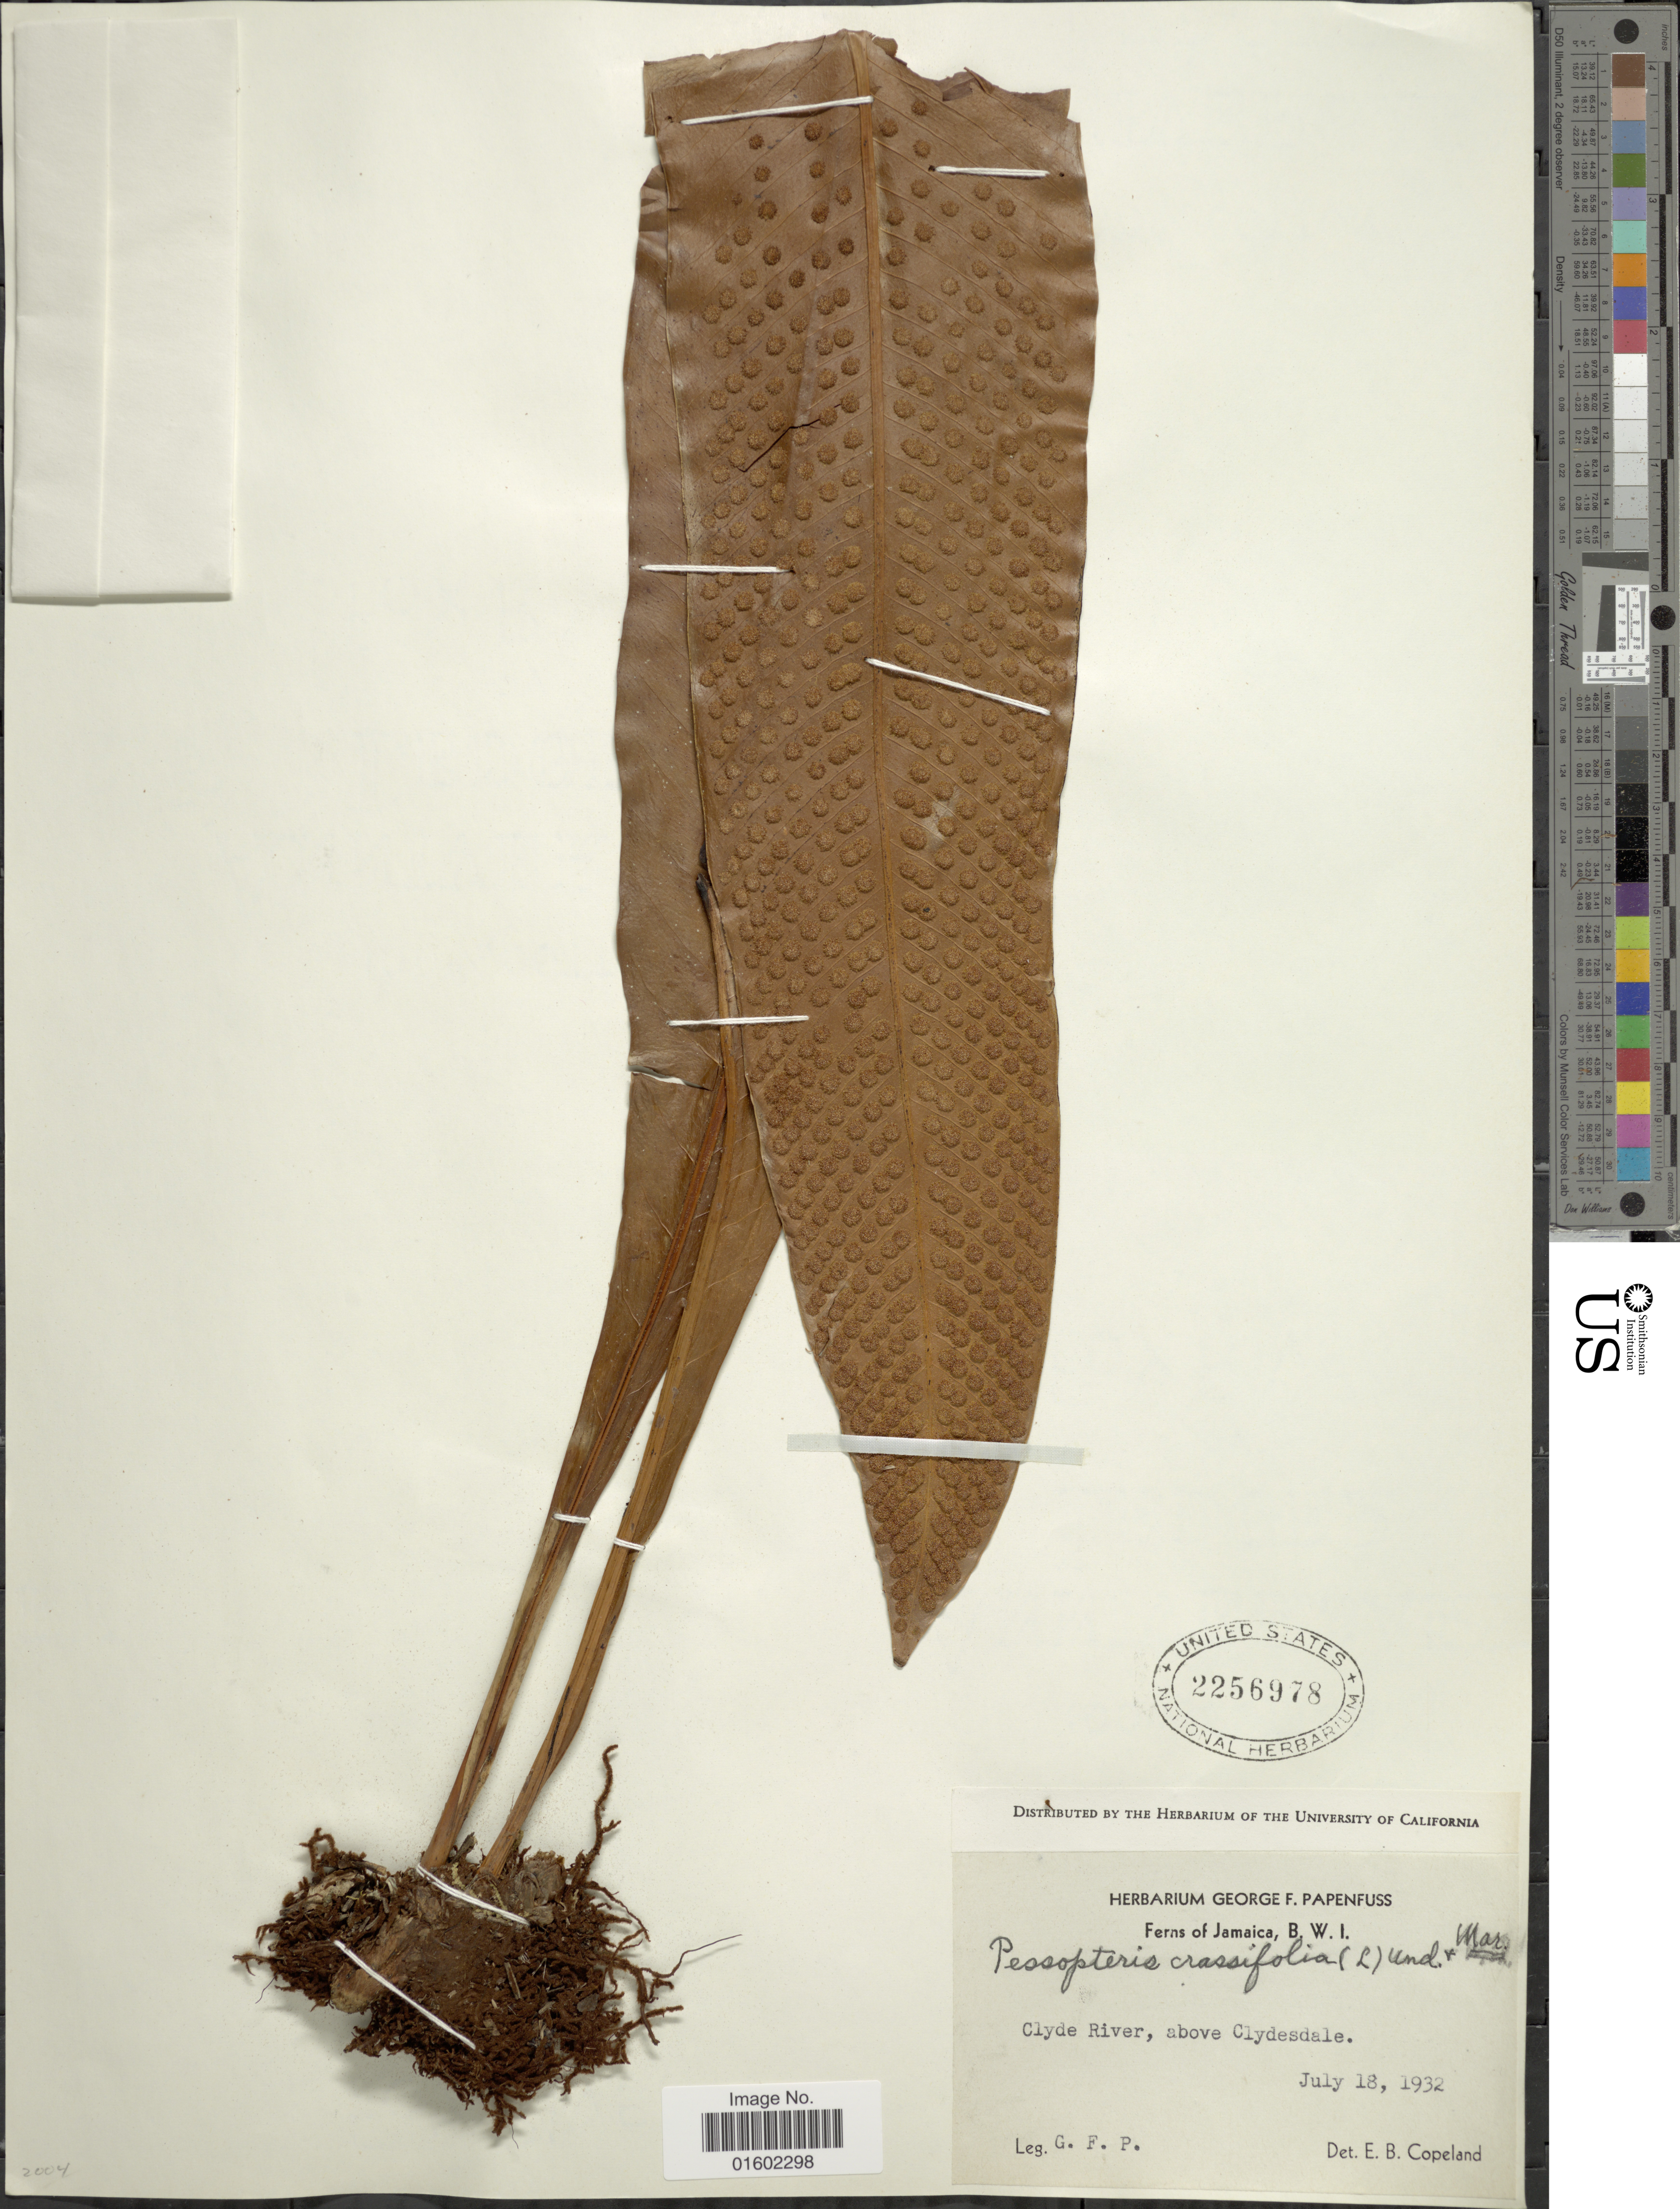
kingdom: Plantae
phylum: Tracheophyta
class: Polypodiopsida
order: Polypodiales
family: Polypodiaceae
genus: Niphidium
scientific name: Niphidium crassifolium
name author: (L.) Lellinger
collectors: G. Papenfuss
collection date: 1932-07-18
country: Jamaica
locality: B.W.I., Clyde River, above Clydesdale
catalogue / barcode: US 2256978